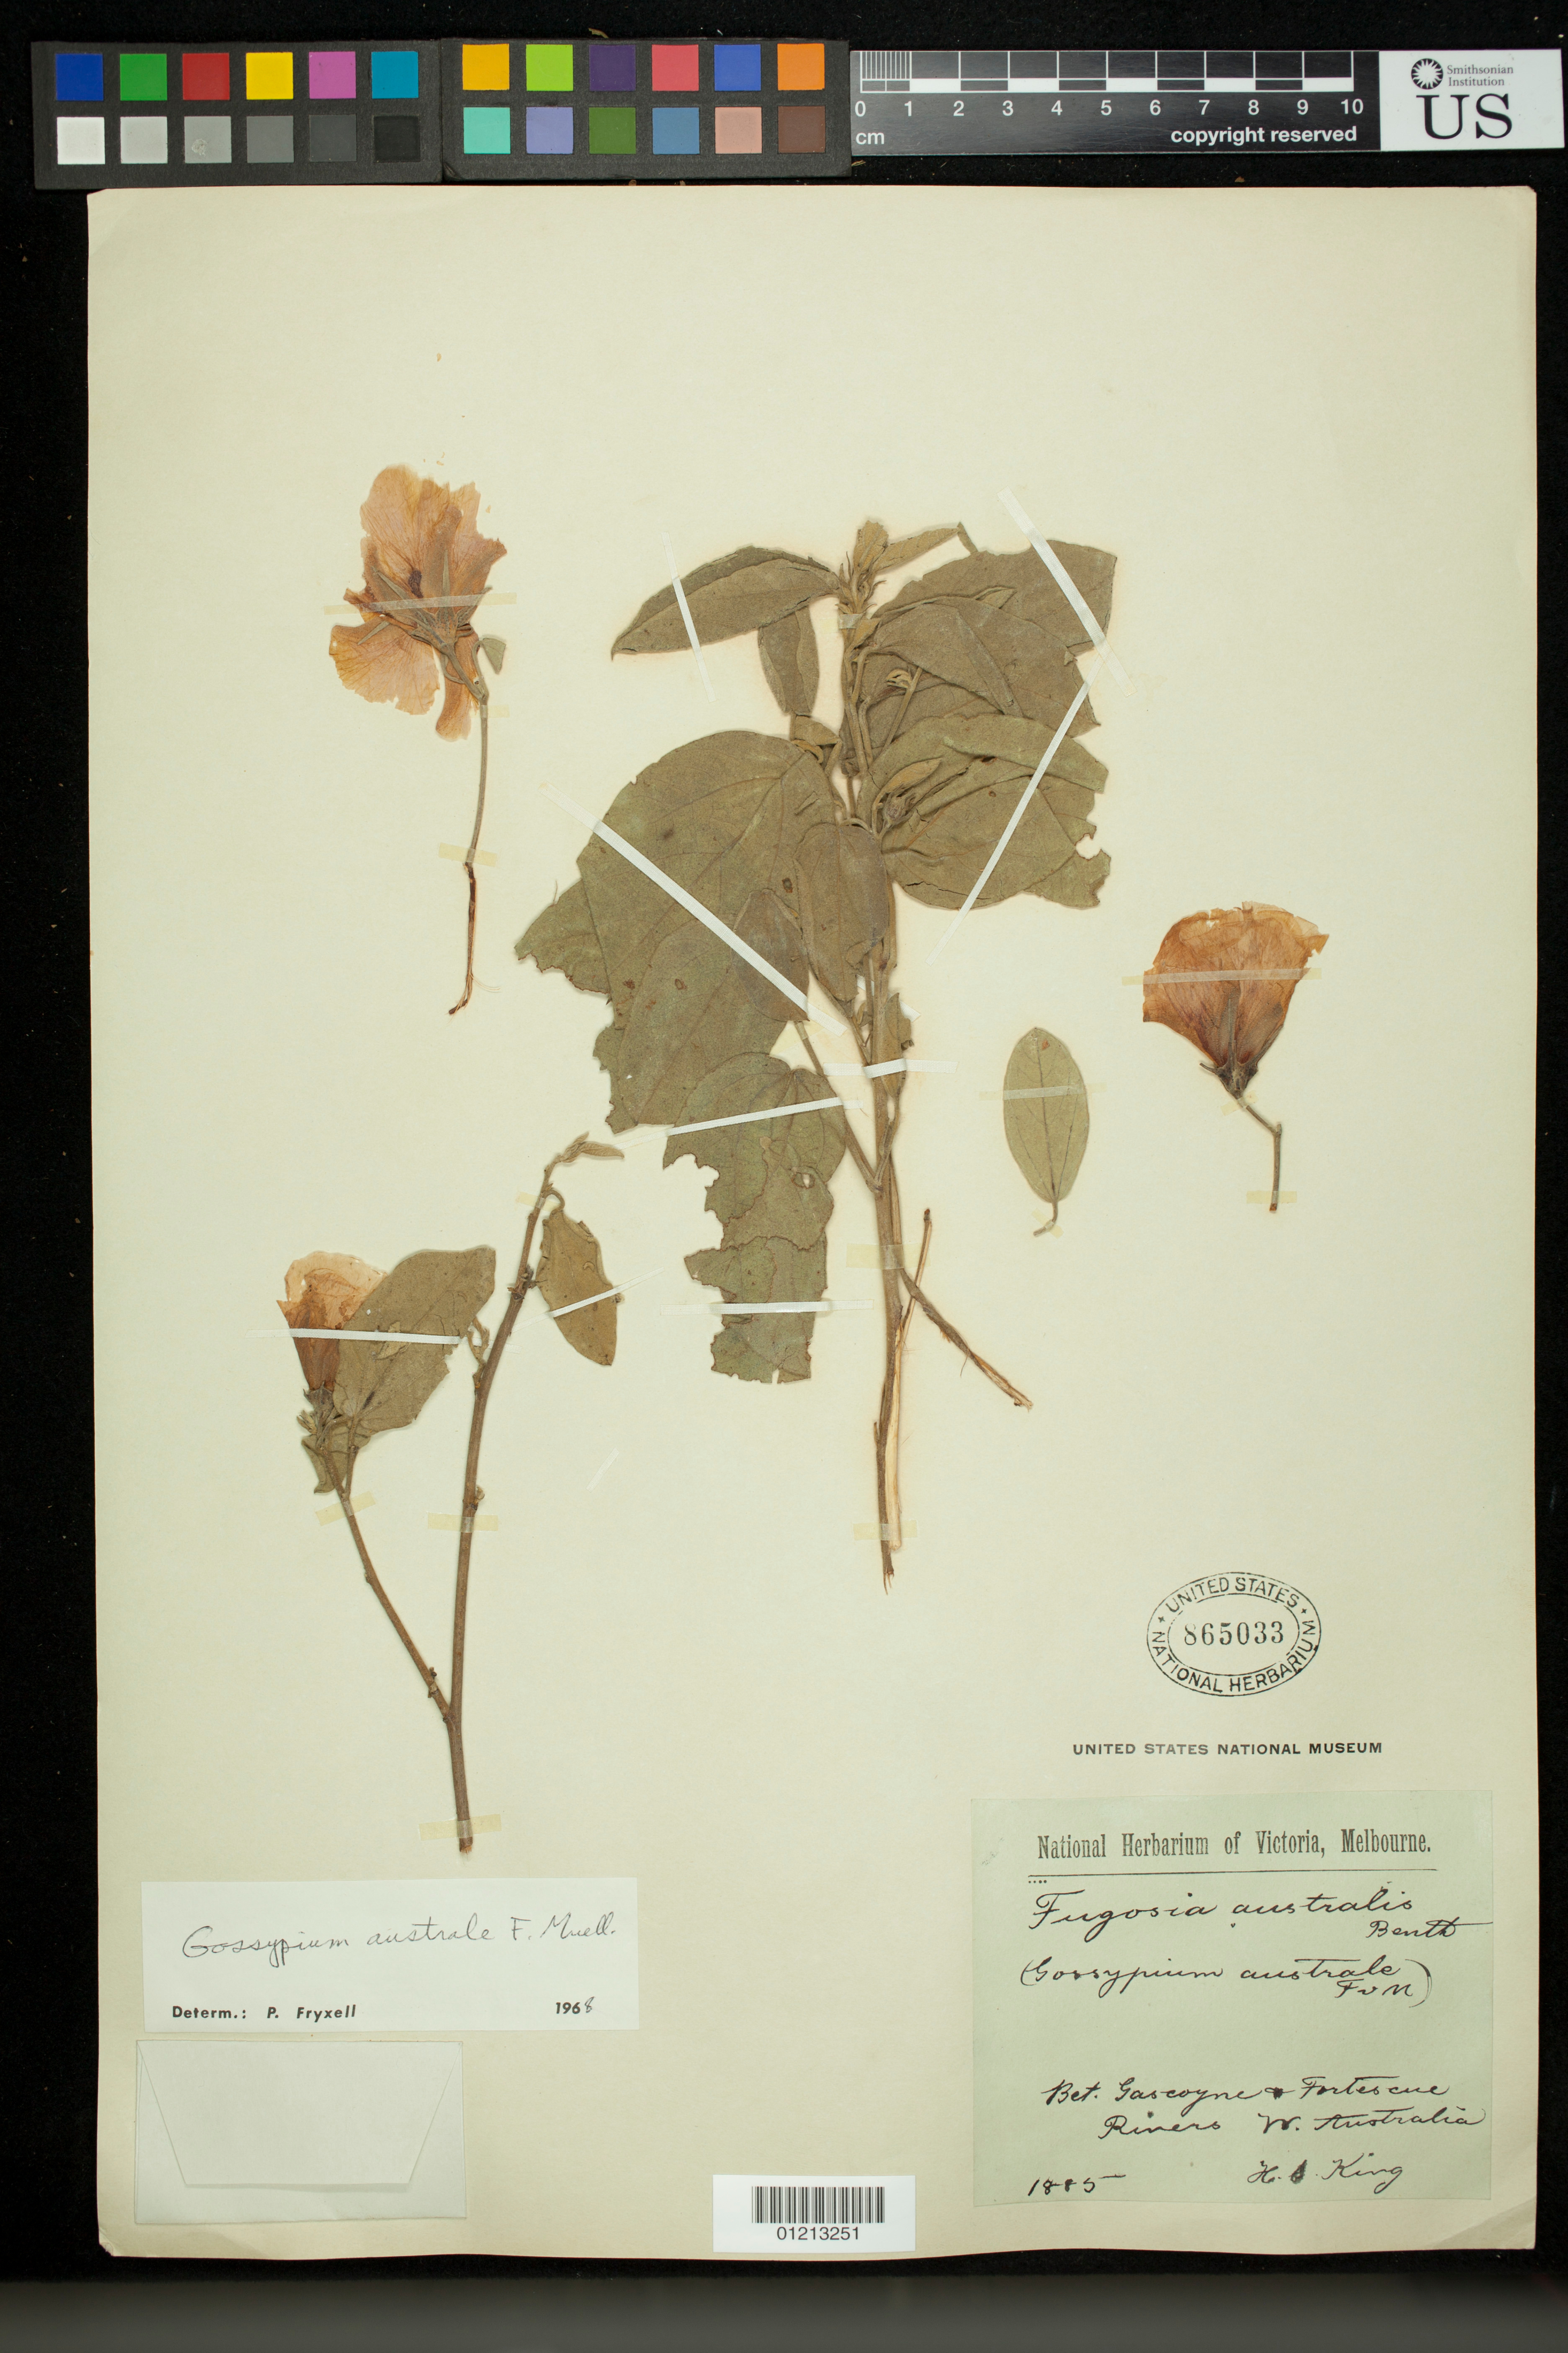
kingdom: Plantae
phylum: Tracheophyta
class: Magnoliopsida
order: Malvales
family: Malvaceae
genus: Gossypium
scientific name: Gossypium australe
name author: F. Muell.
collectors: King, --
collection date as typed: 1885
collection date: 1885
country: Australia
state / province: Western Australia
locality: Bet. Gascoyne and Fortescue Rivers, W. Australia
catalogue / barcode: US 865033